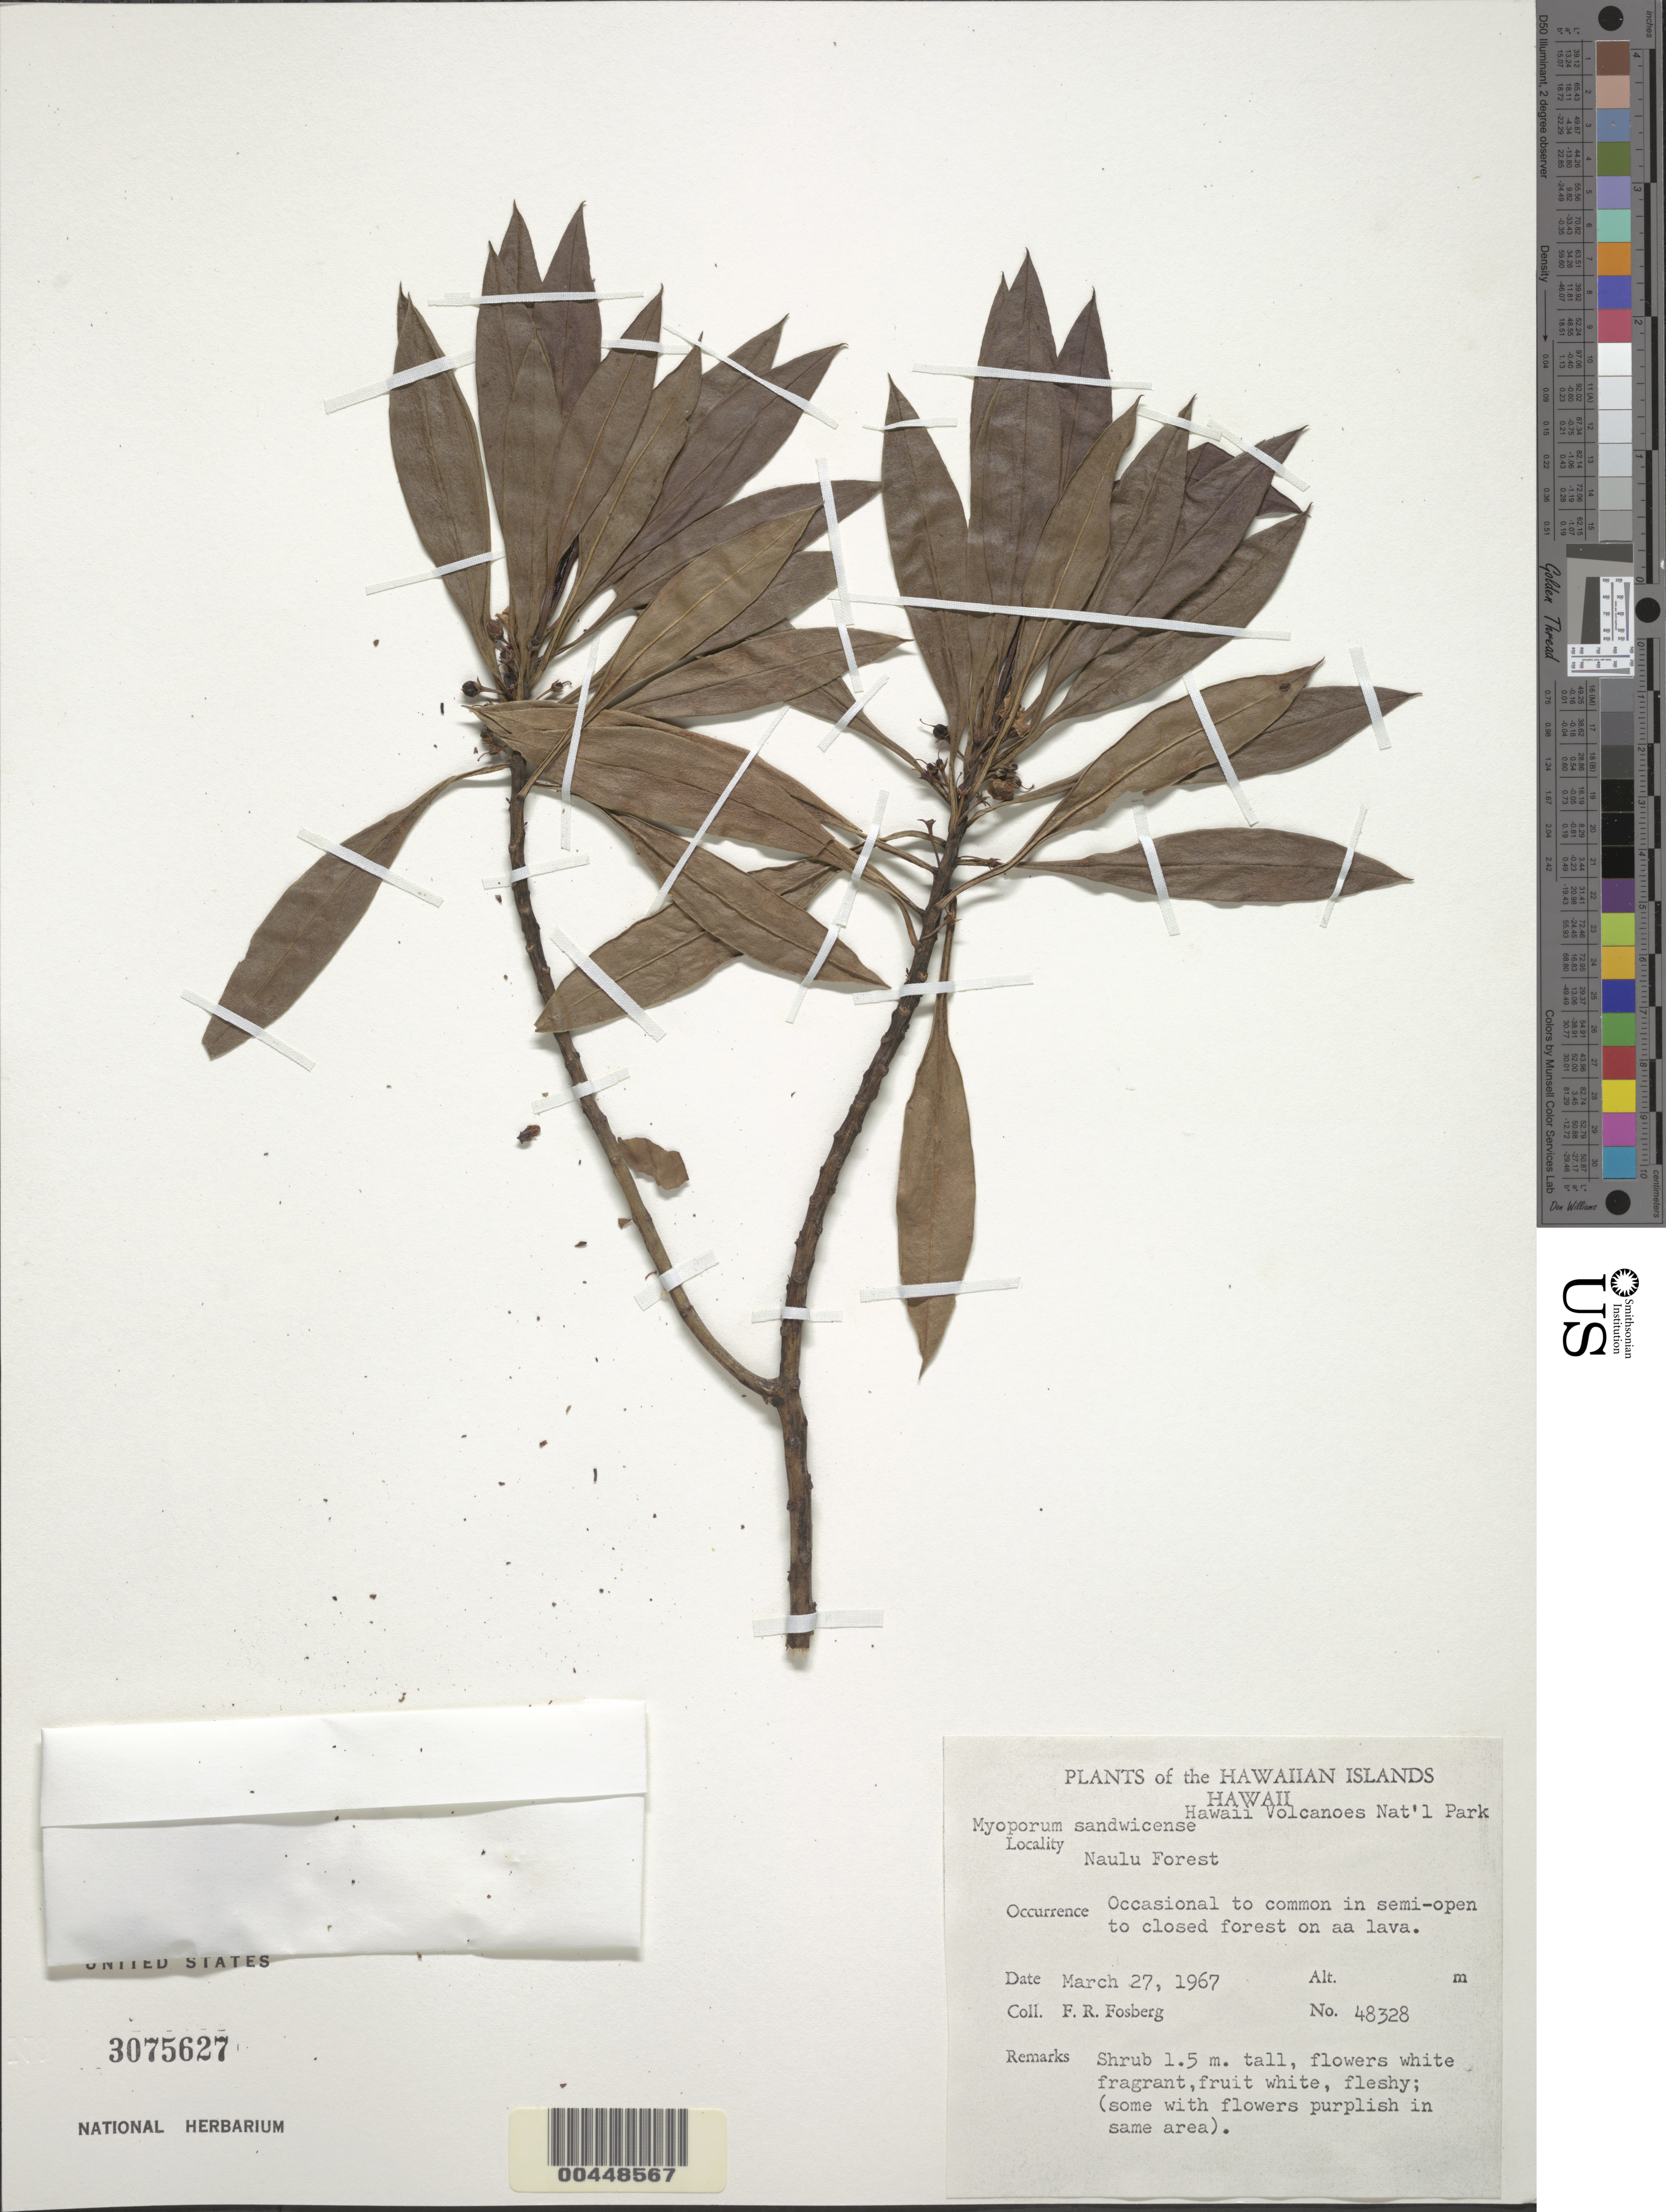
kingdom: Plantae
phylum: Tracheophyta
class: Magnoliopsida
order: Lamiales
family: Scrophulariaceae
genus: Myoporum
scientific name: Myoporum sandwicense subsp. sandwicense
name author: A. Gray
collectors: F. R. Fosberg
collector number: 48328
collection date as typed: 27 Mar 1967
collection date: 1967-03-27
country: United States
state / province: Hawaii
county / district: Hawaii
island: Hawaii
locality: Naulu Forest, Hawaii Volcanoes Nat Park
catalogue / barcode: US 3075627